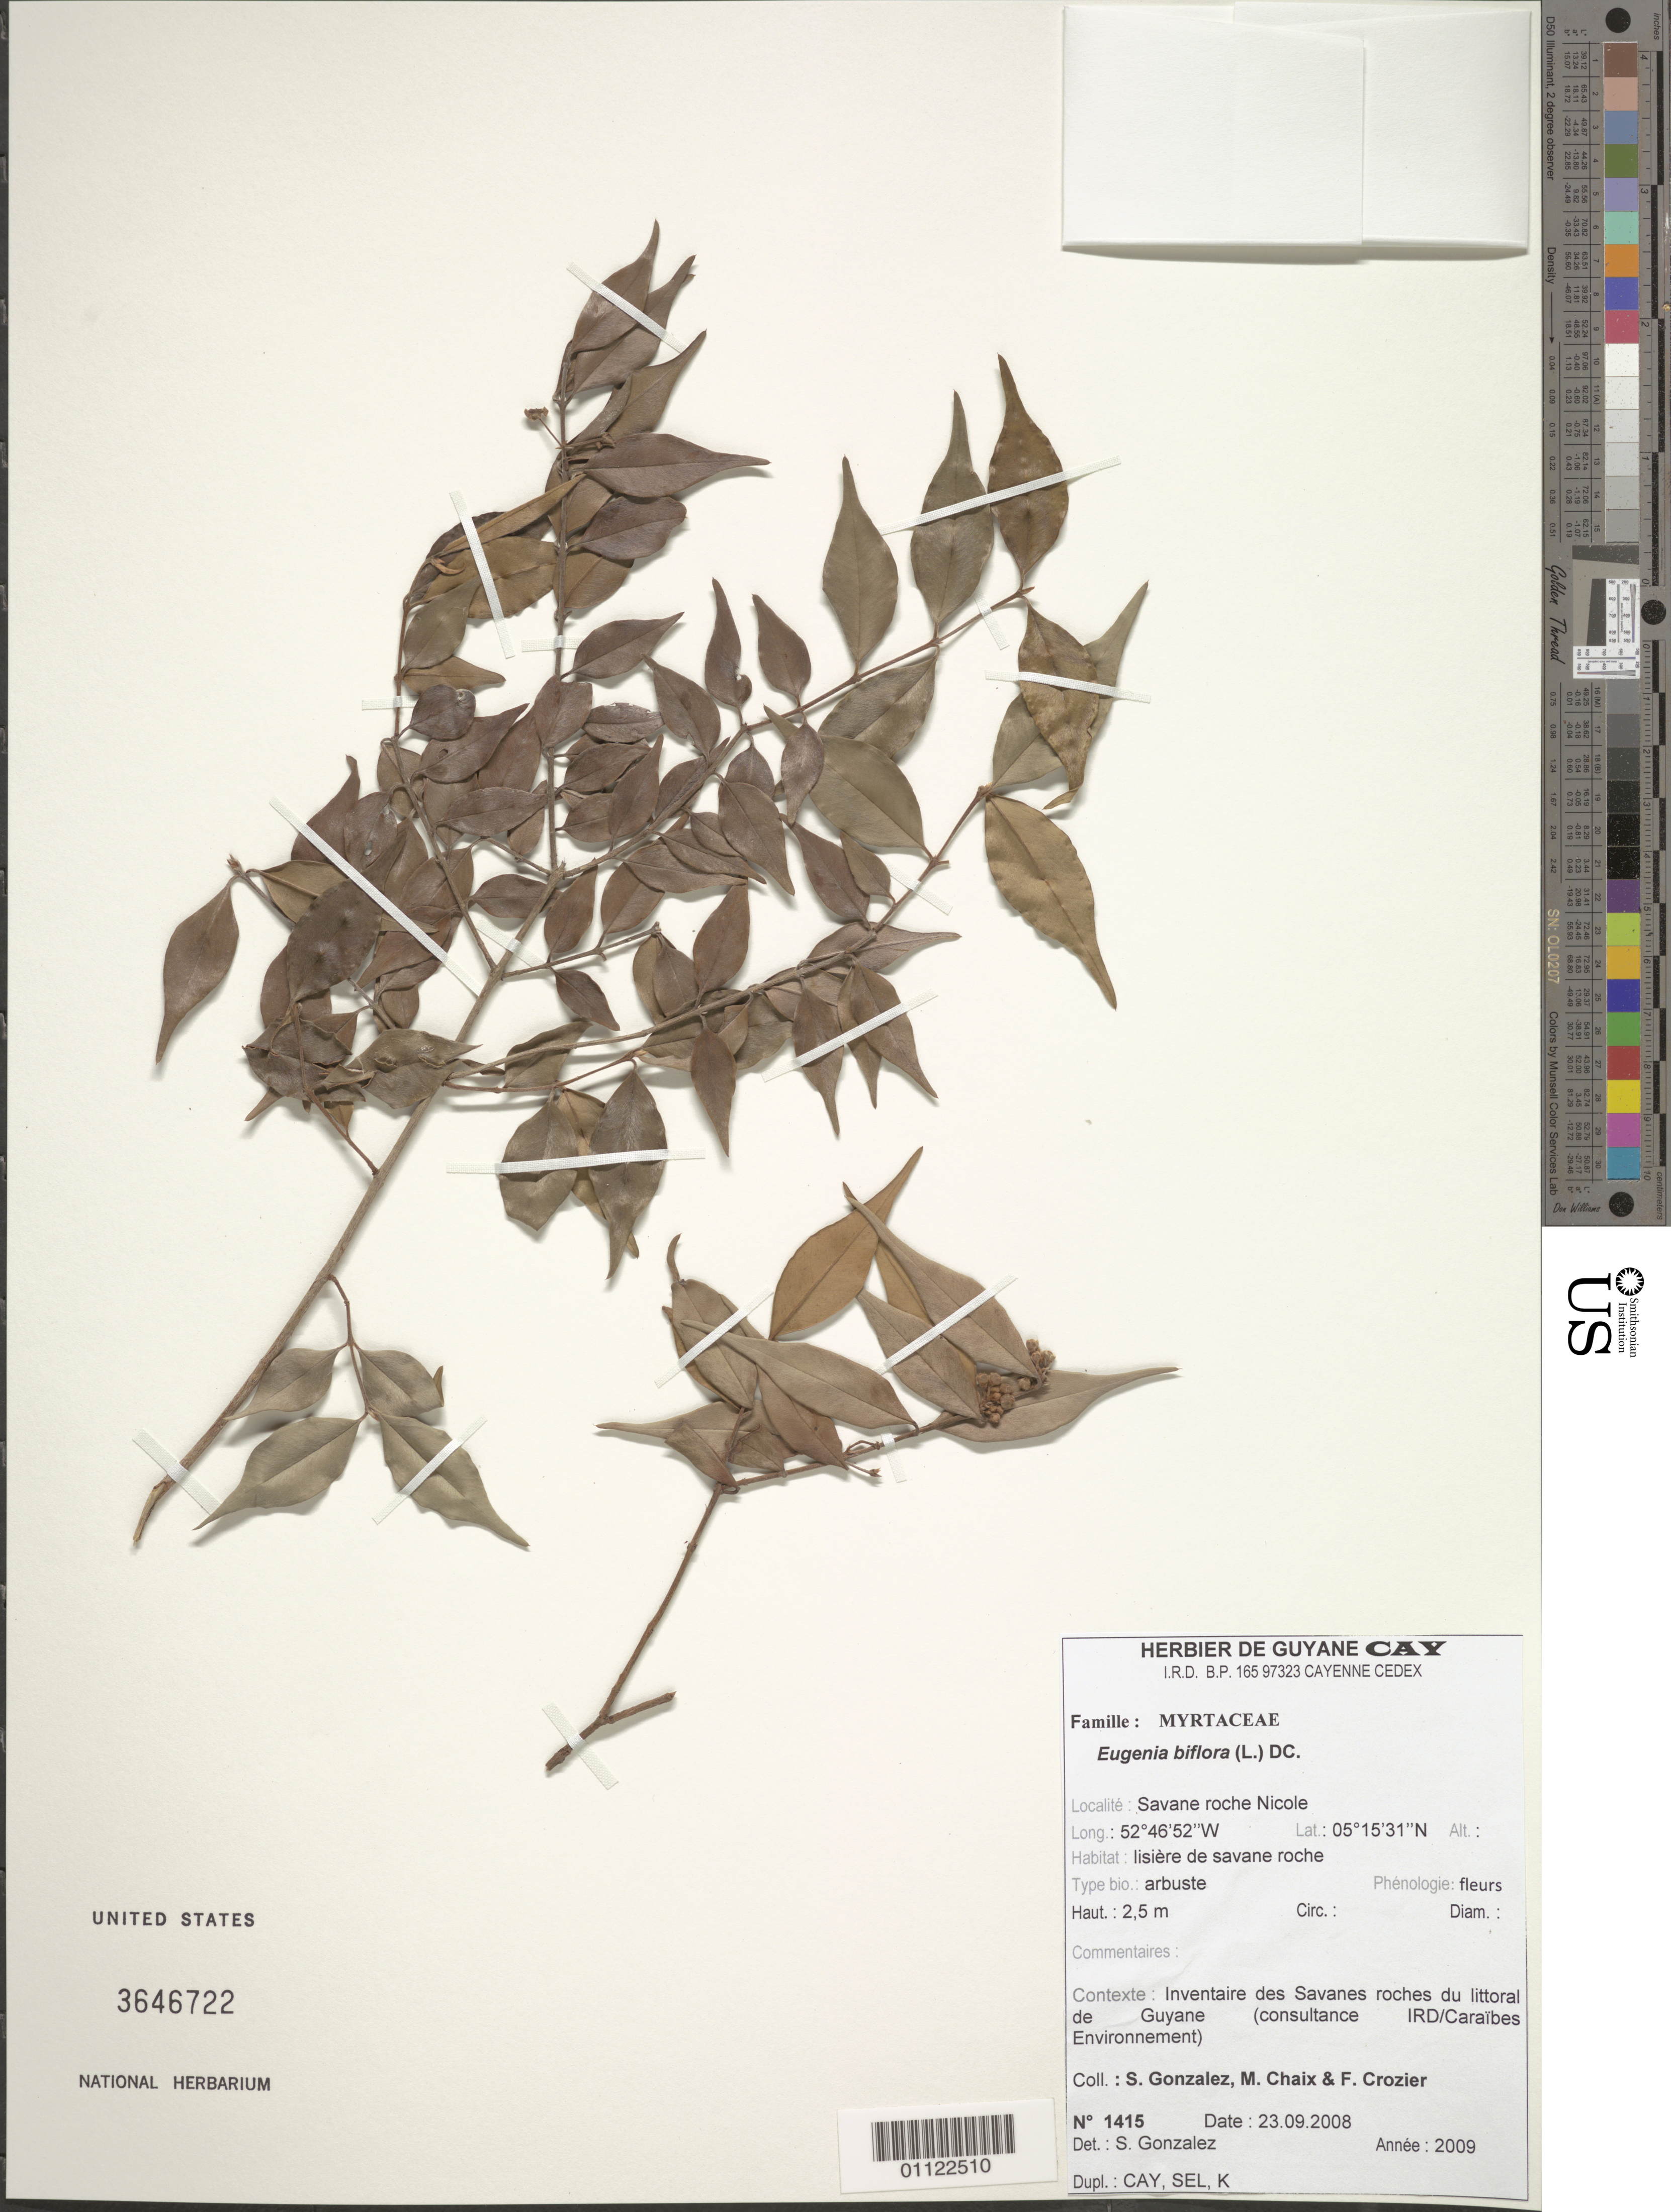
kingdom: Plantae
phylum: Tracheophyta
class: Magnoliopsida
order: Myrtales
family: Myrtaceae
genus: Eugenia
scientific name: Eugenia biflora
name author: (L.) DC.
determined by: Gonzalez, Sophie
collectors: S. Gonzalez, M. Chaix & F. Crozier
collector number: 1415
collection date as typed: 23-Sep-08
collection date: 2008-09-23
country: French Guiana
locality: Savane roche Nicole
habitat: Lisiere de savane roche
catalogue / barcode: US 3646722